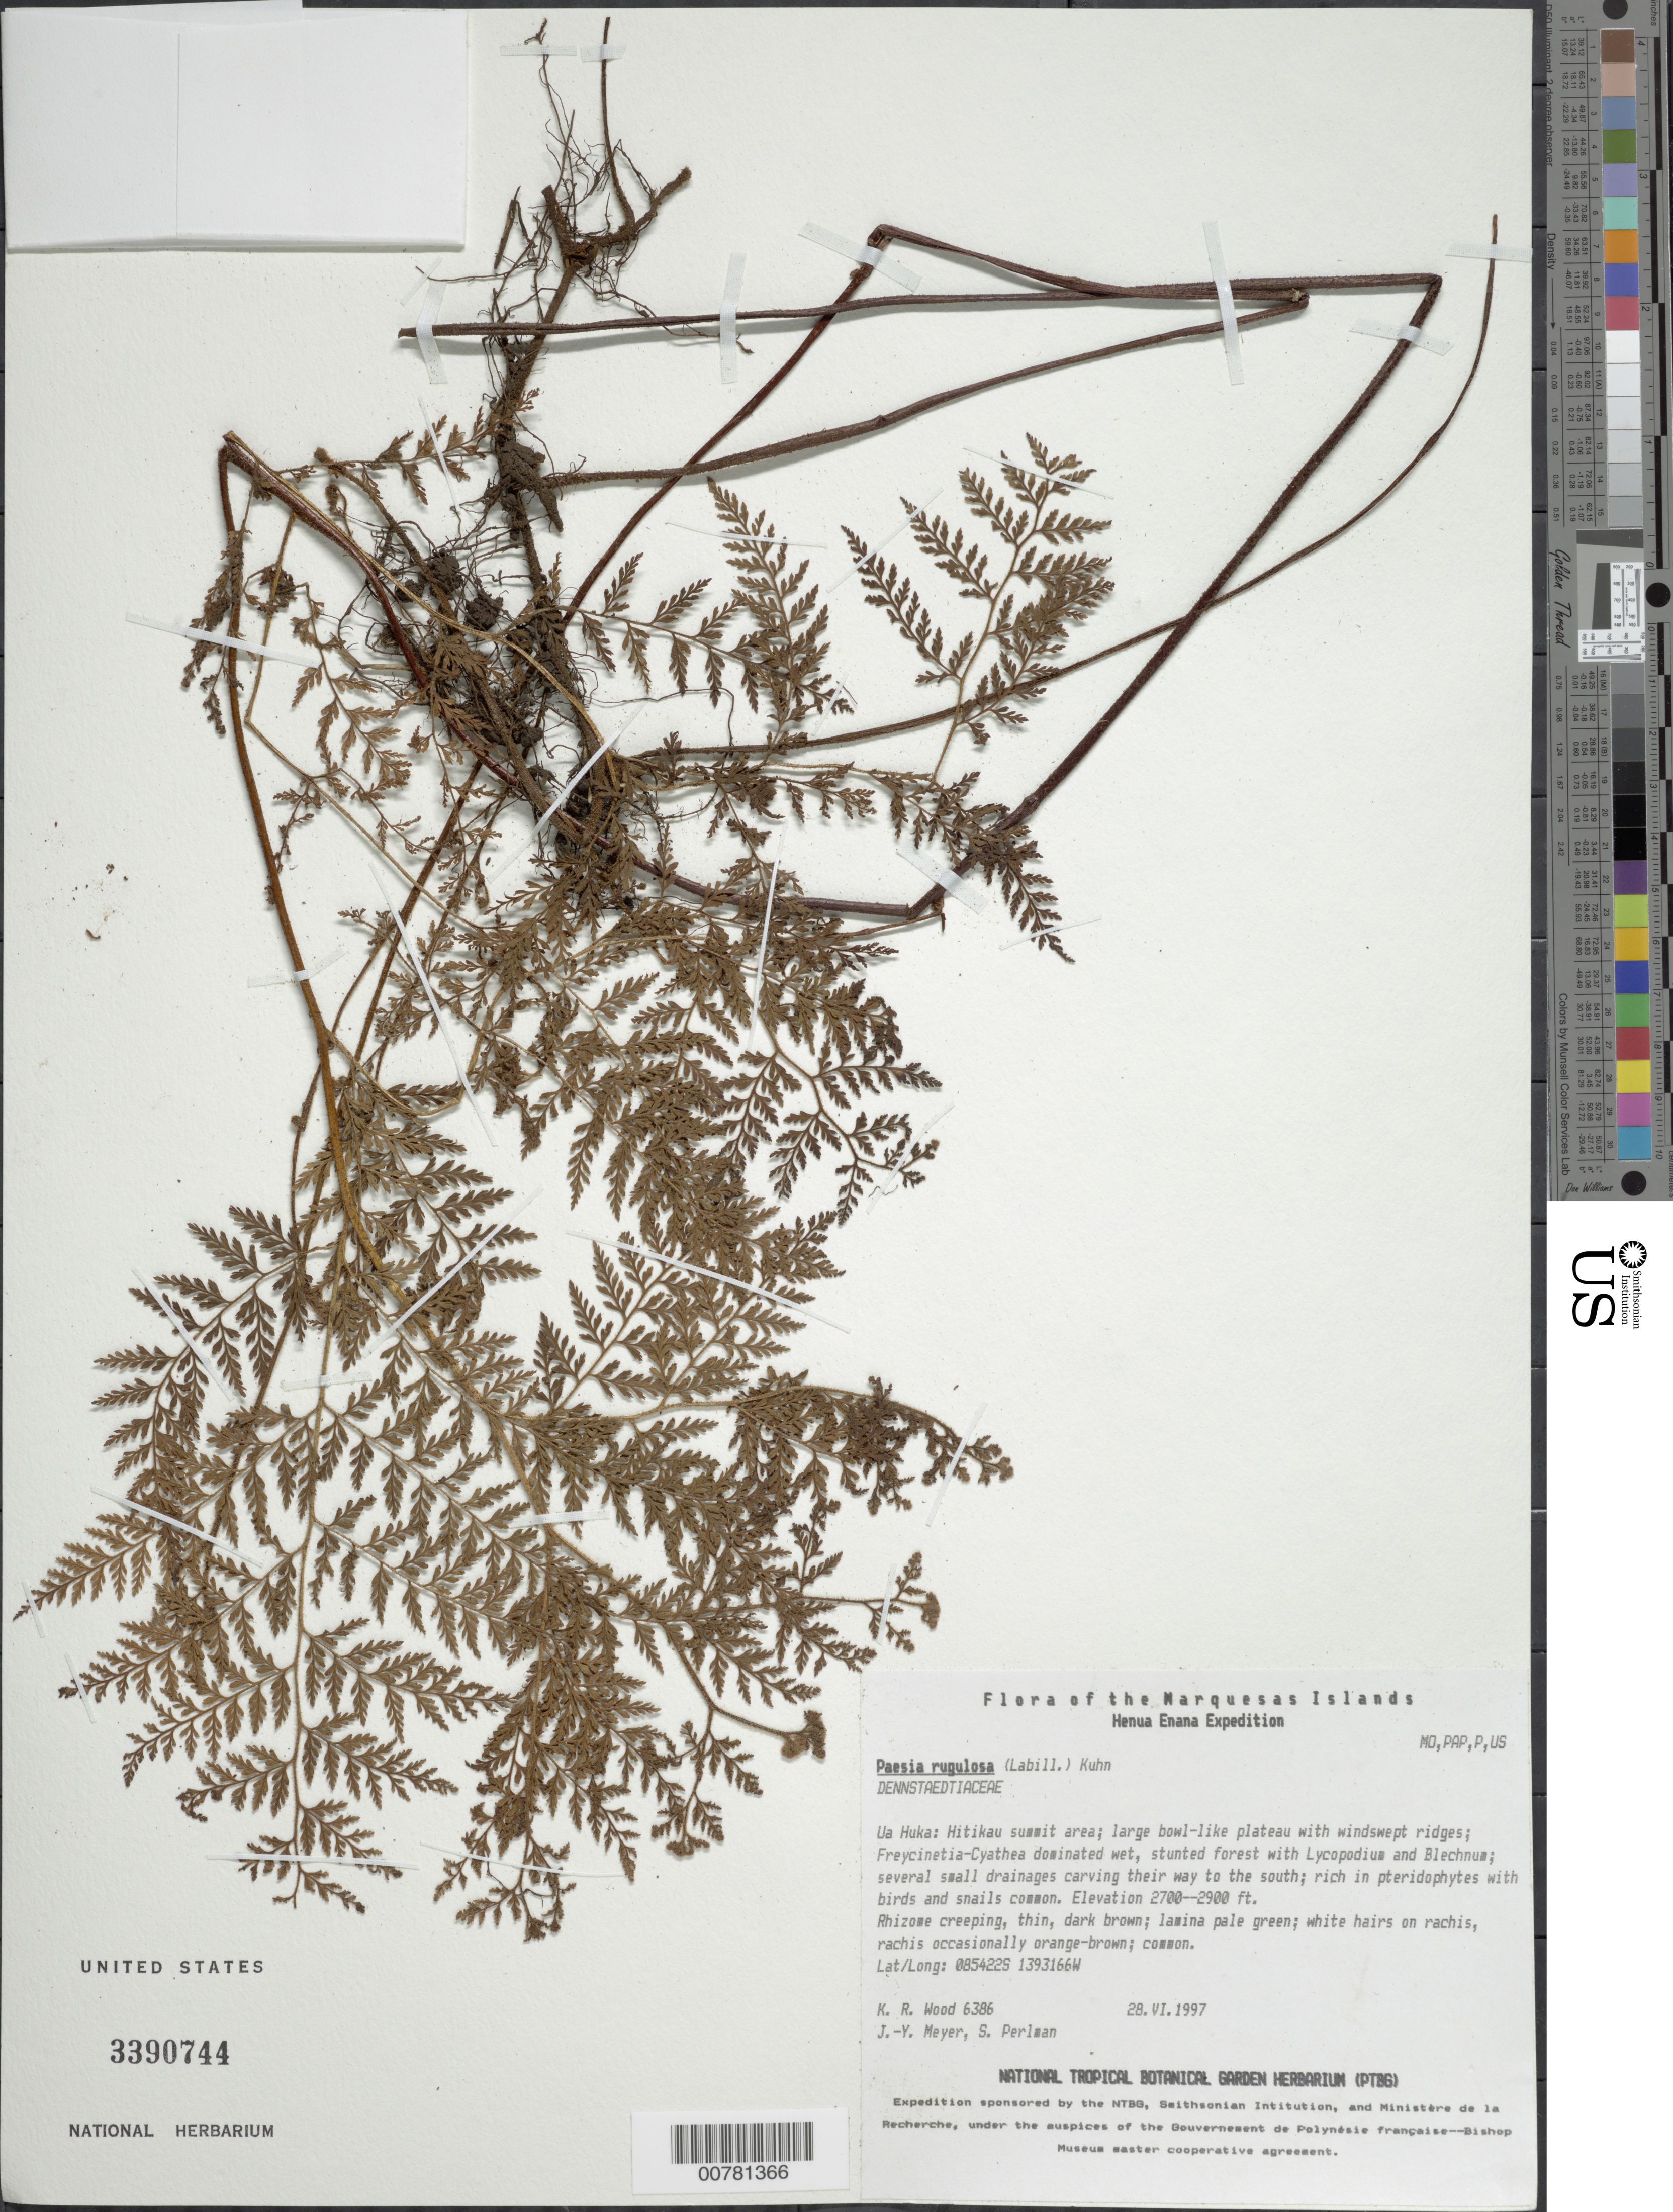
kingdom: Plantae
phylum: Tracheophyta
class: Polypodiopsida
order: Polypodiales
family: Dennstaedtiaceae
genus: Paesia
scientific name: Paesia rugulosa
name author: (Labill.) Kuhn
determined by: Wood, Kenneth R.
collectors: K. R. Wood, J.-Y. Meyer & S. P. Perlman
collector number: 6386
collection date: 1997-06-28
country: French Polynesia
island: Ua Huka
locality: Hitikau summit area, large bowl-like plateau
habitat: Windswept ridges, Freycinetia - Cyathea dominated wet stunted forest, rich in pteridophytes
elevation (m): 823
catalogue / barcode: US 3390744